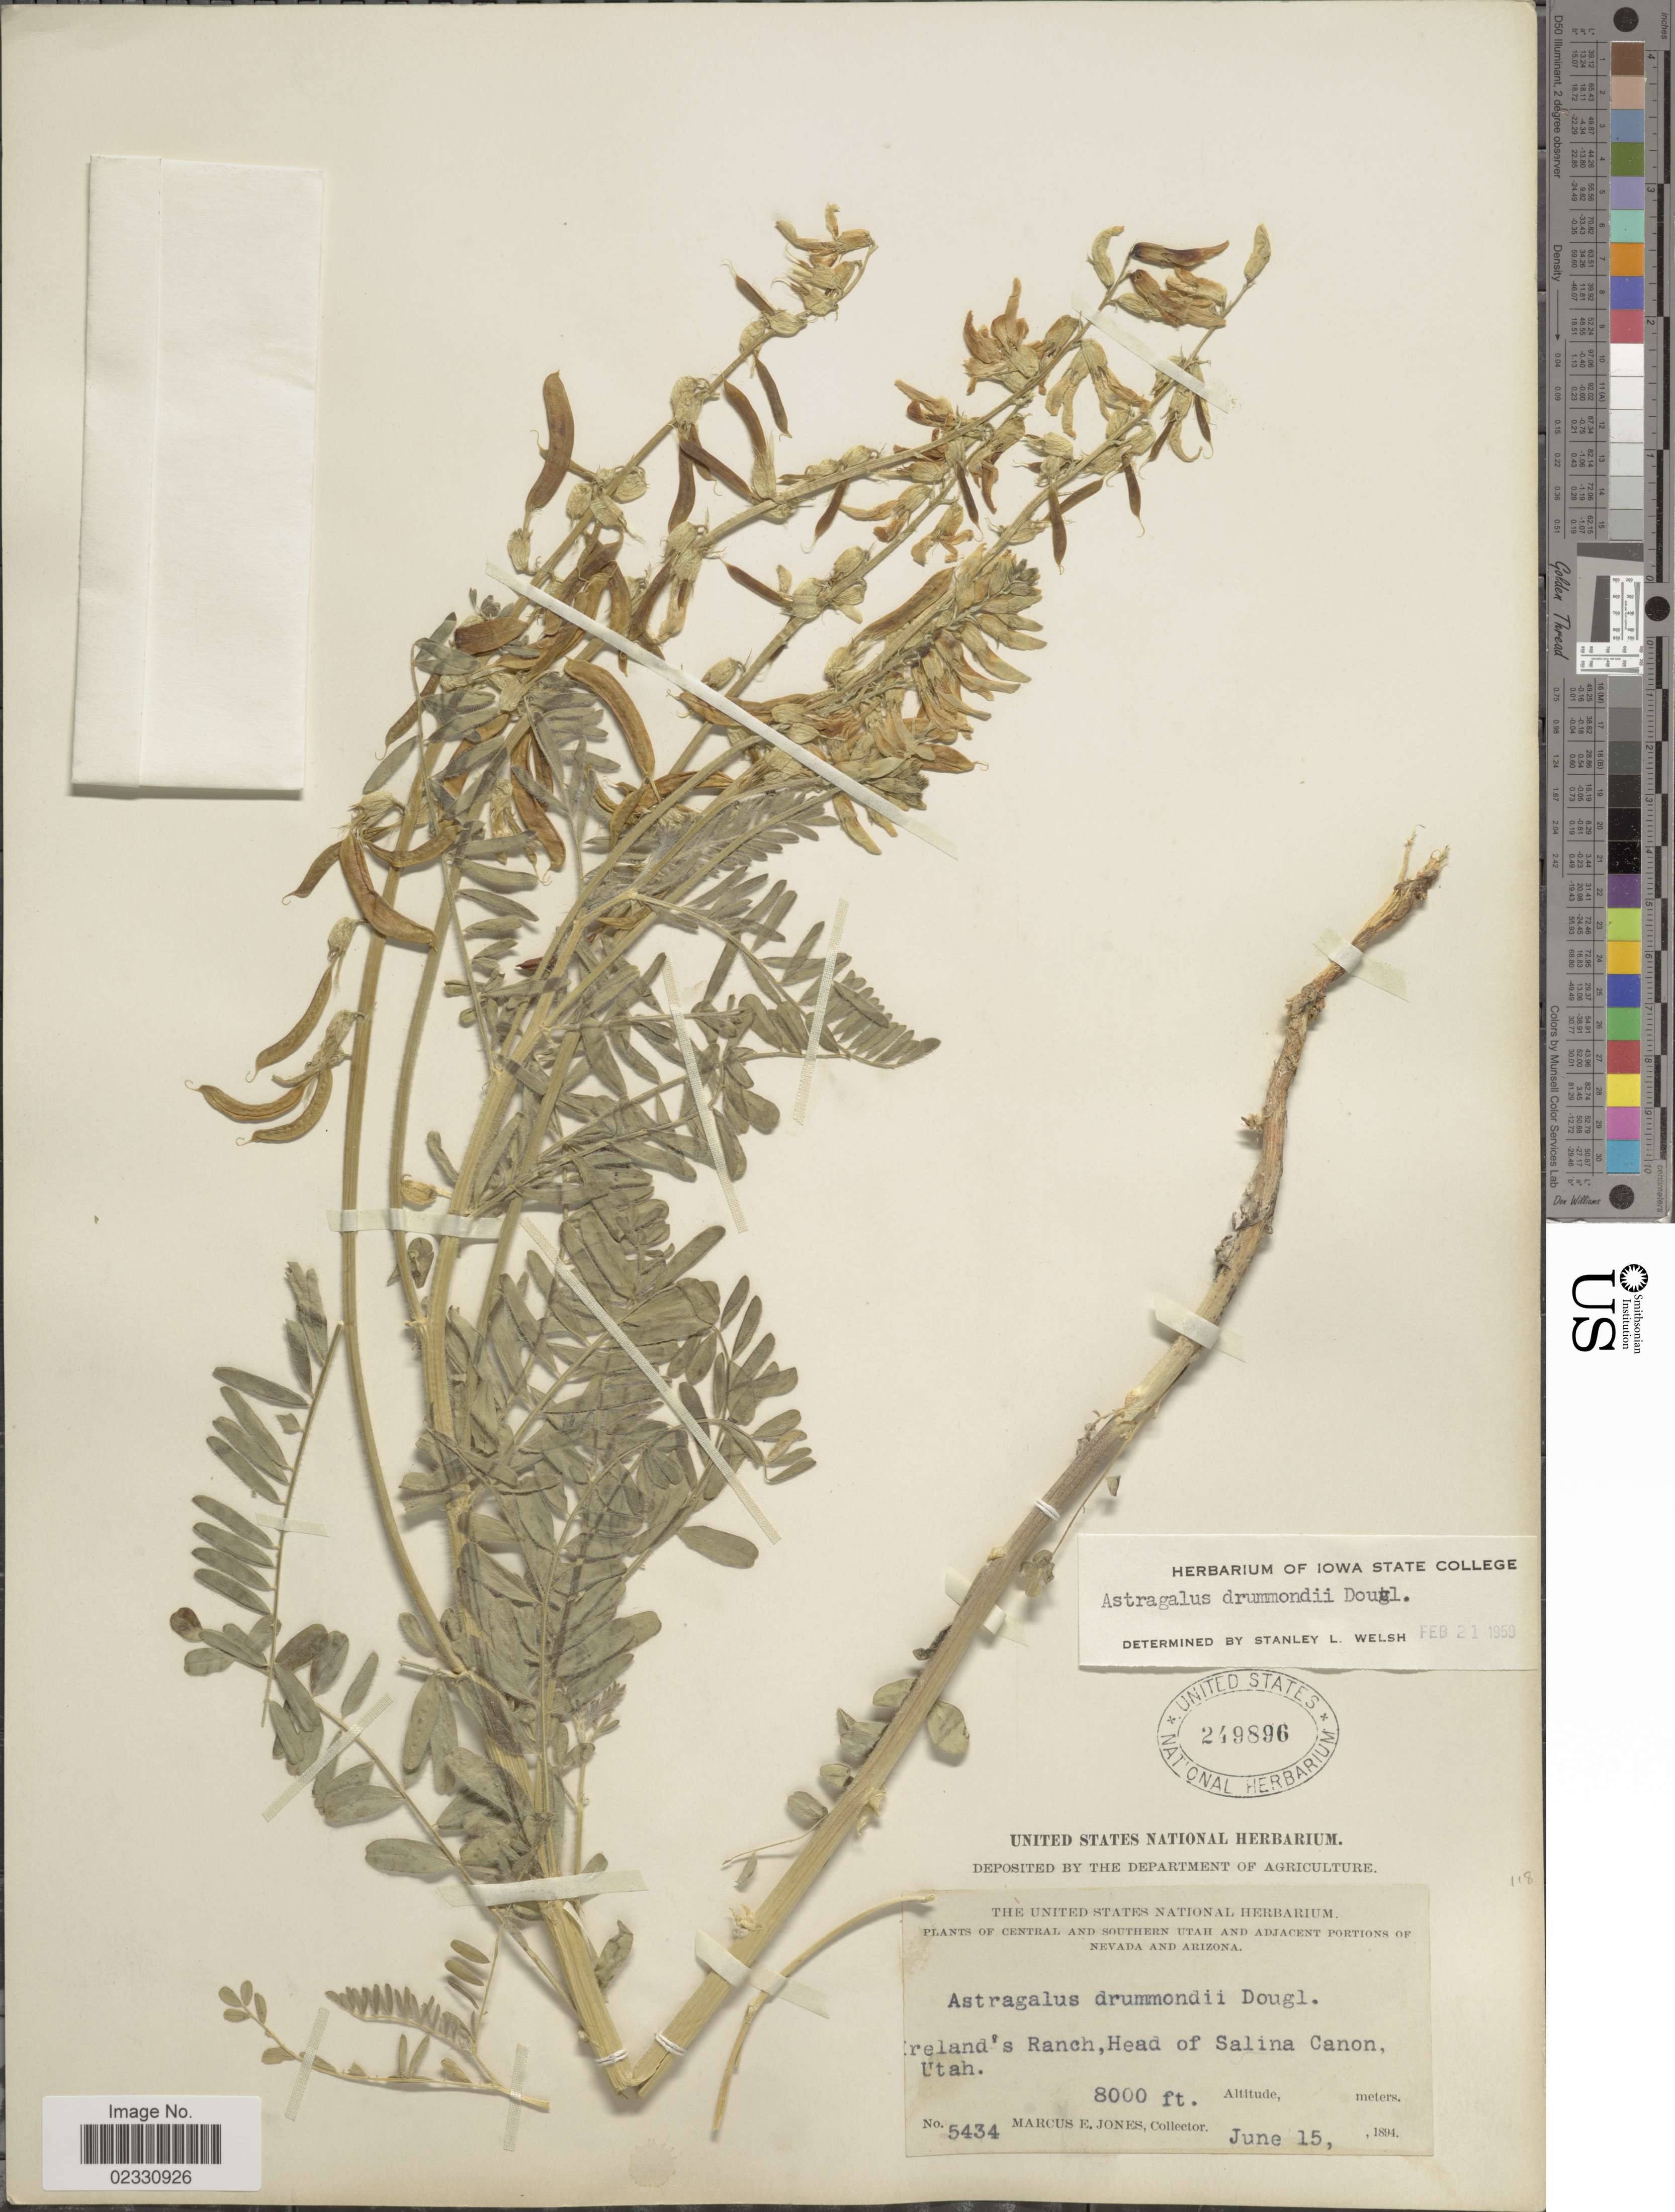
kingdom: Plantae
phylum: Tracheophyta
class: Magnoliopsida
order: Fabales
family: Fabaceae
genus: Astragalus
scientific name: Astragalus drummondii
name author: Hook.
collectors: M. E. Jones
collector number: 5434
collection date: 1894-06-15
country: United States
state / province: Utah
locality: Central and Southern Utah and Adjacent Portion of Nevada and Arizona, Ireland's Ranch, Head of Saline Canon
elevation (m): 2438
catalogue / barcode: US 249896